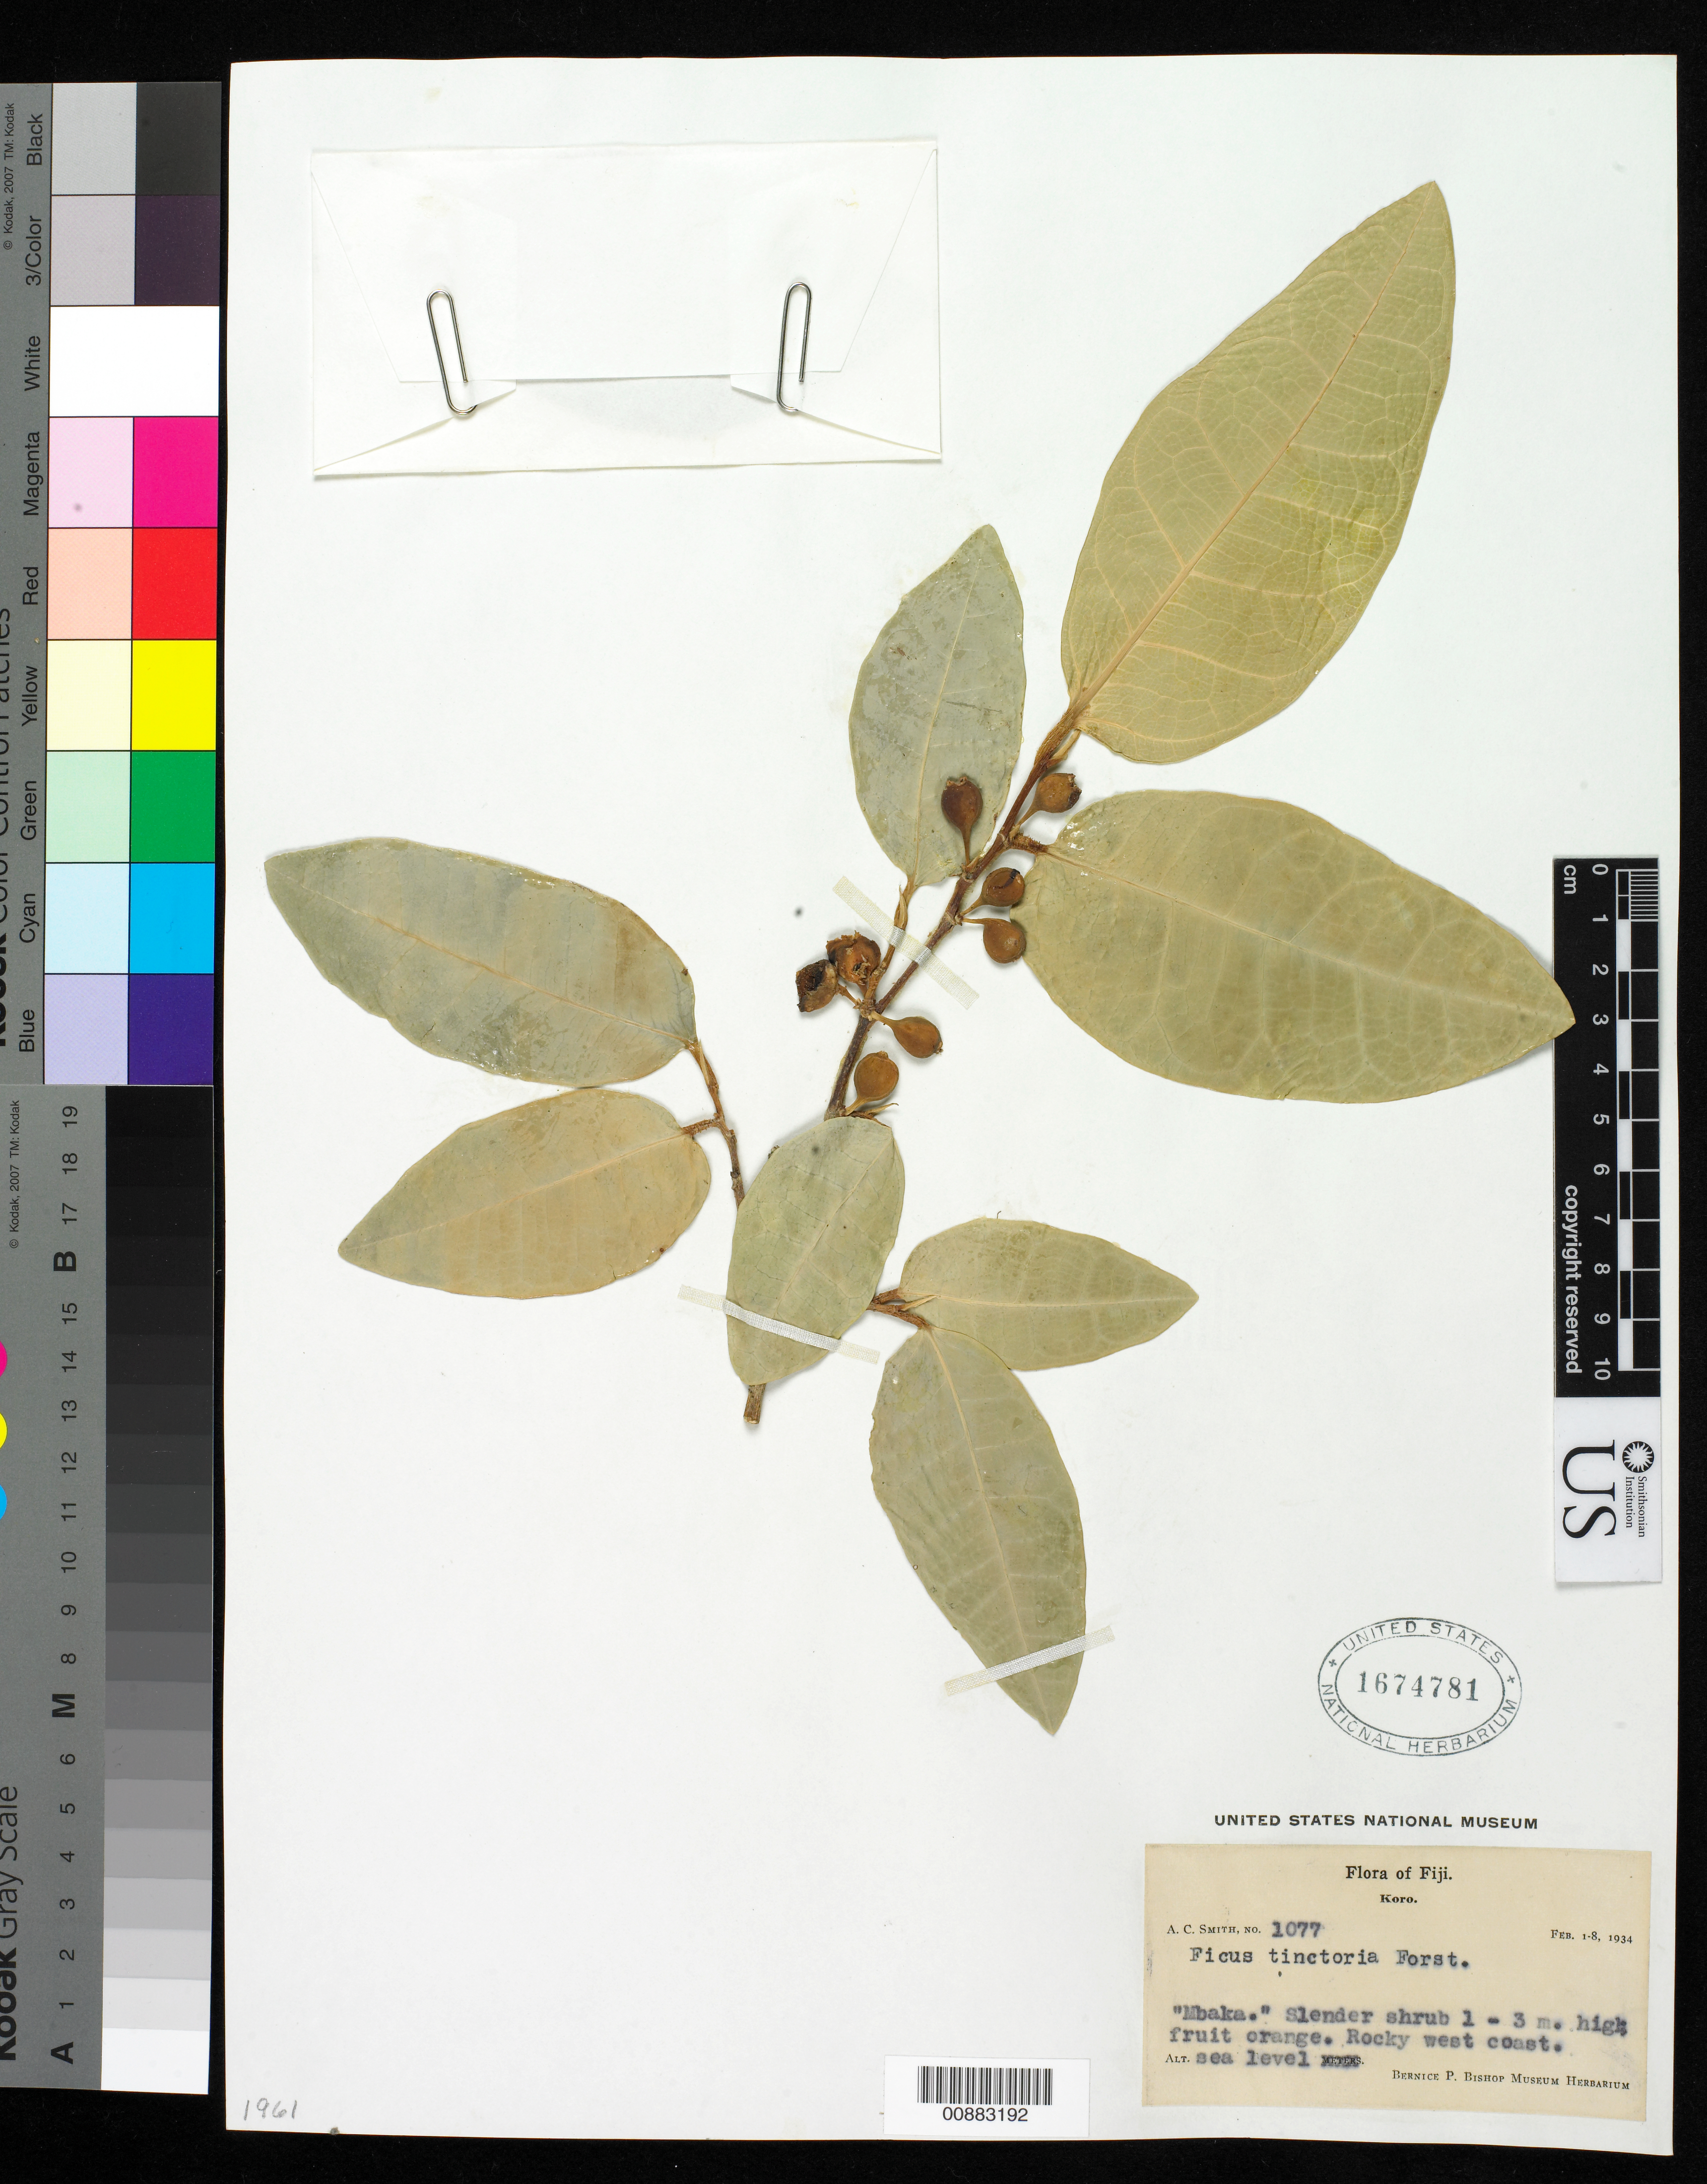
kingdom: Plantae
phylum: Tracheophyta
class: Magnoliopsida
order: Rosales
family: Moraceae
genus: Ficus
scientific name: Ficus tinctoria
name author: G. Forst.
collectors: C. A. Smith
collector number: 1077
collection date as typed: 01 Feb 1934 to 08 Feb 1934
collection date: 1934-02-01/1934-02-08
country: Fiji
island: Koro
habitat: Rocky west coast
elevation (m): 0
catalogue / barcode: US 1674781